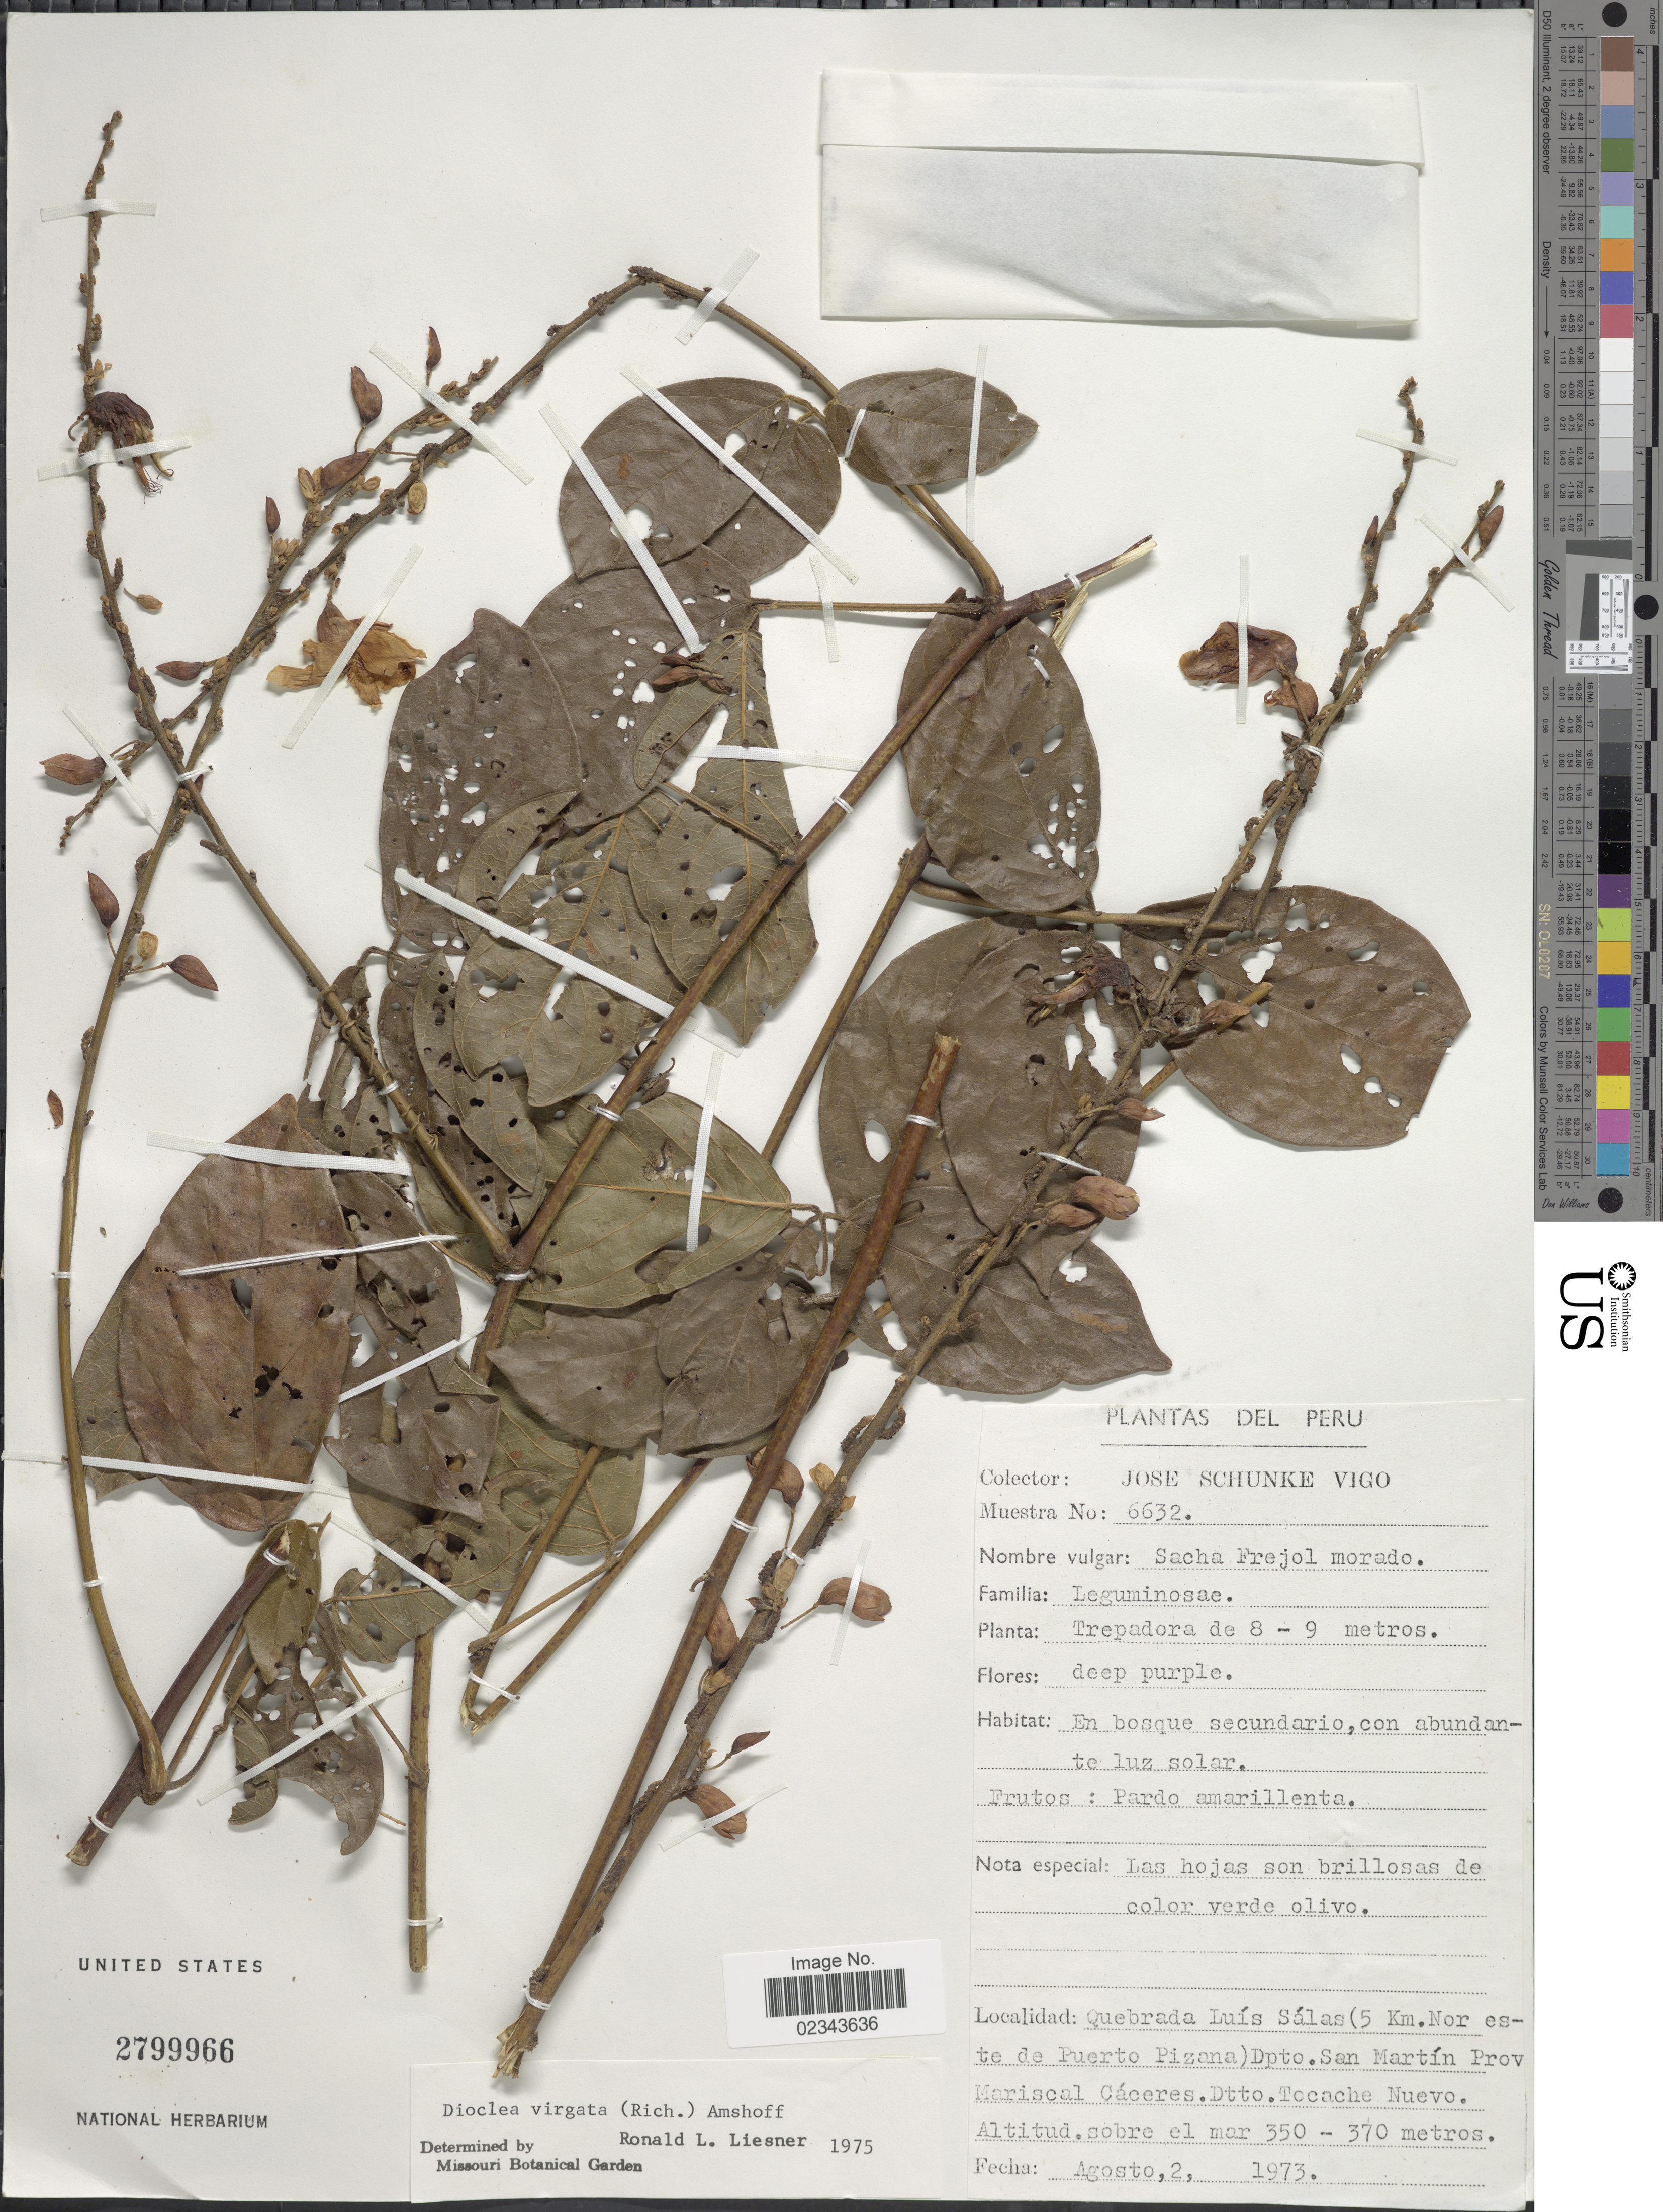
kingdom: Plantae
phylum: Tracheophyta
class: Magnoliopsida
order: Fabales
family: Fabaceae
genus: Dioclea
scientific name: Dioclea virgata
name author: (Rich.) Amshoff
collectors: J. Schunke Vigo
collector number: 6632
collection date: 1973-08-02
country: Peru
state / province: San Martín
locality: Quebrada Luis Salas (5 Km. Nor este de Puerte Pizana) Dpto. San Martin Prov Mariscal Caceres, Dtto. Tocache Nuevo.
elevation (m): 350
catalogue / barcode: US 2799966